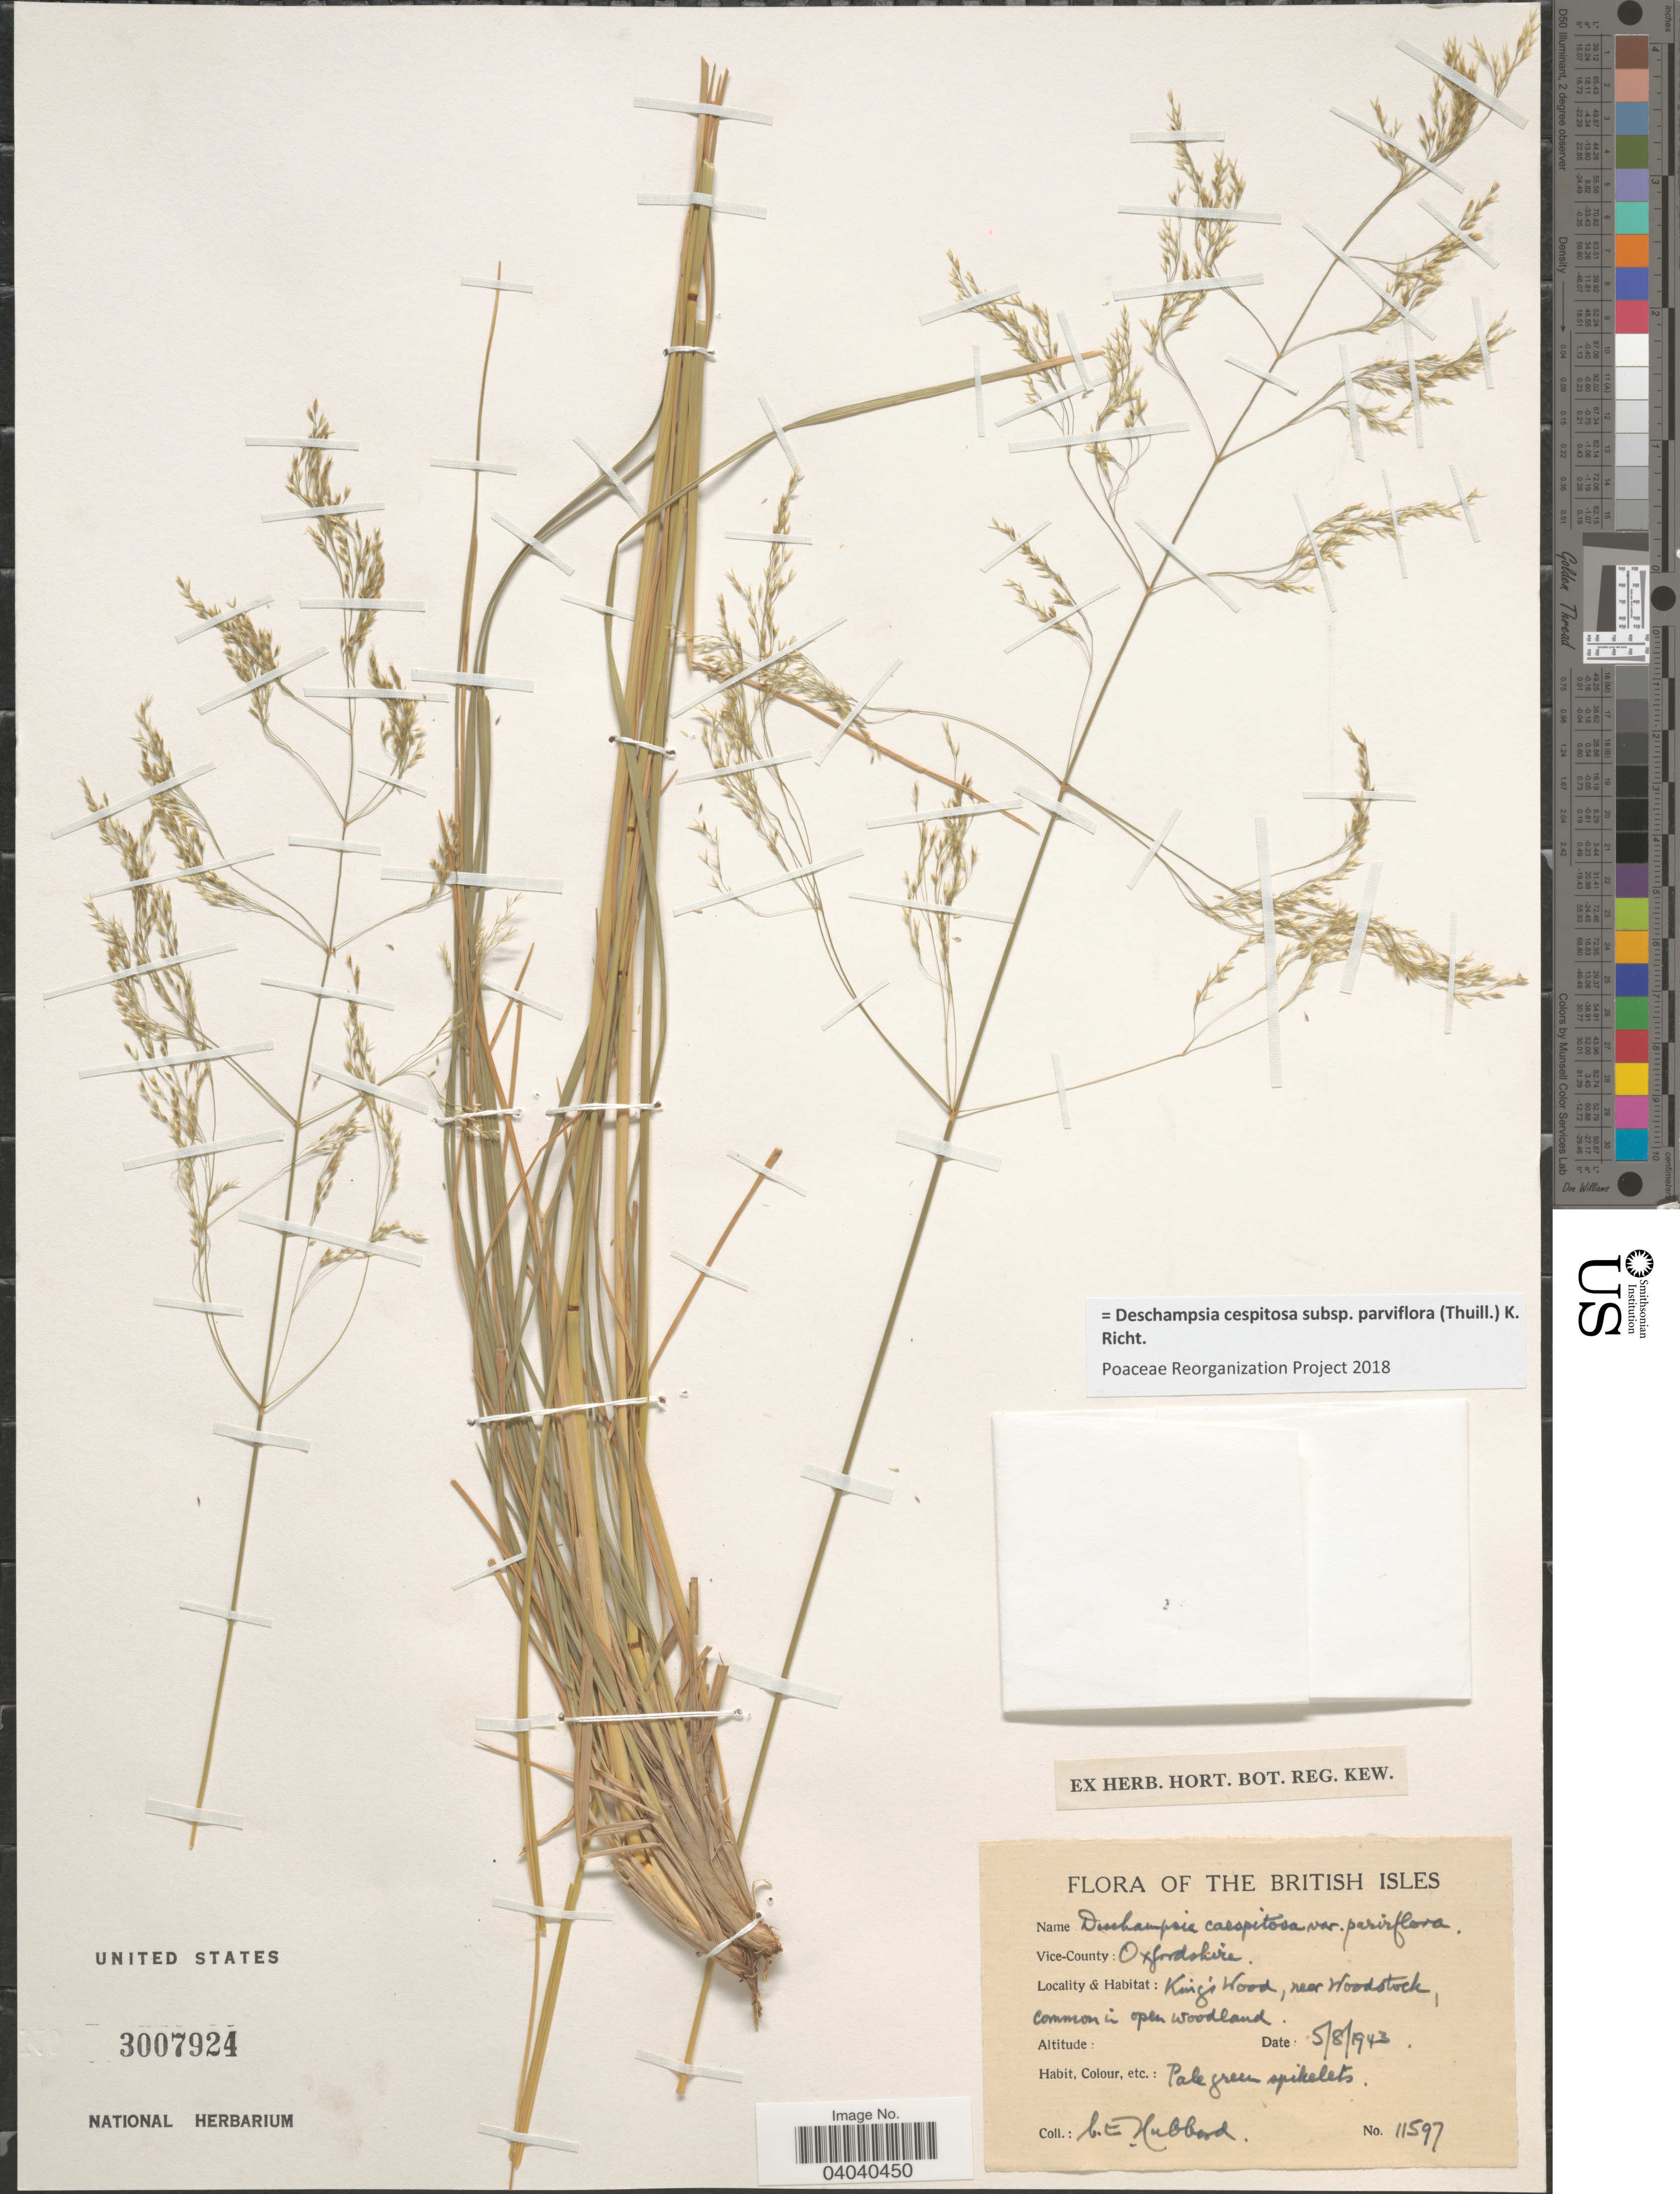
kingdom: Plantae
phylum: Tracheophyta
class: Liliopsida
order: Poales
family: Poaceae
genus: Deschampsia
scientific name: Deschampsia cespitosa subsp. parviflora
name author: (Thuill.) K. Richt.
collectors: C. E. Hubbard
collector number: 11597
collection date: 1943-08-05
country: United Kingdom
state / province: England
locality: The British Isles. Vice-County: Oxfordshire. Kings's Wood, near Woodstock.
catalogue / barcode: US 3007924